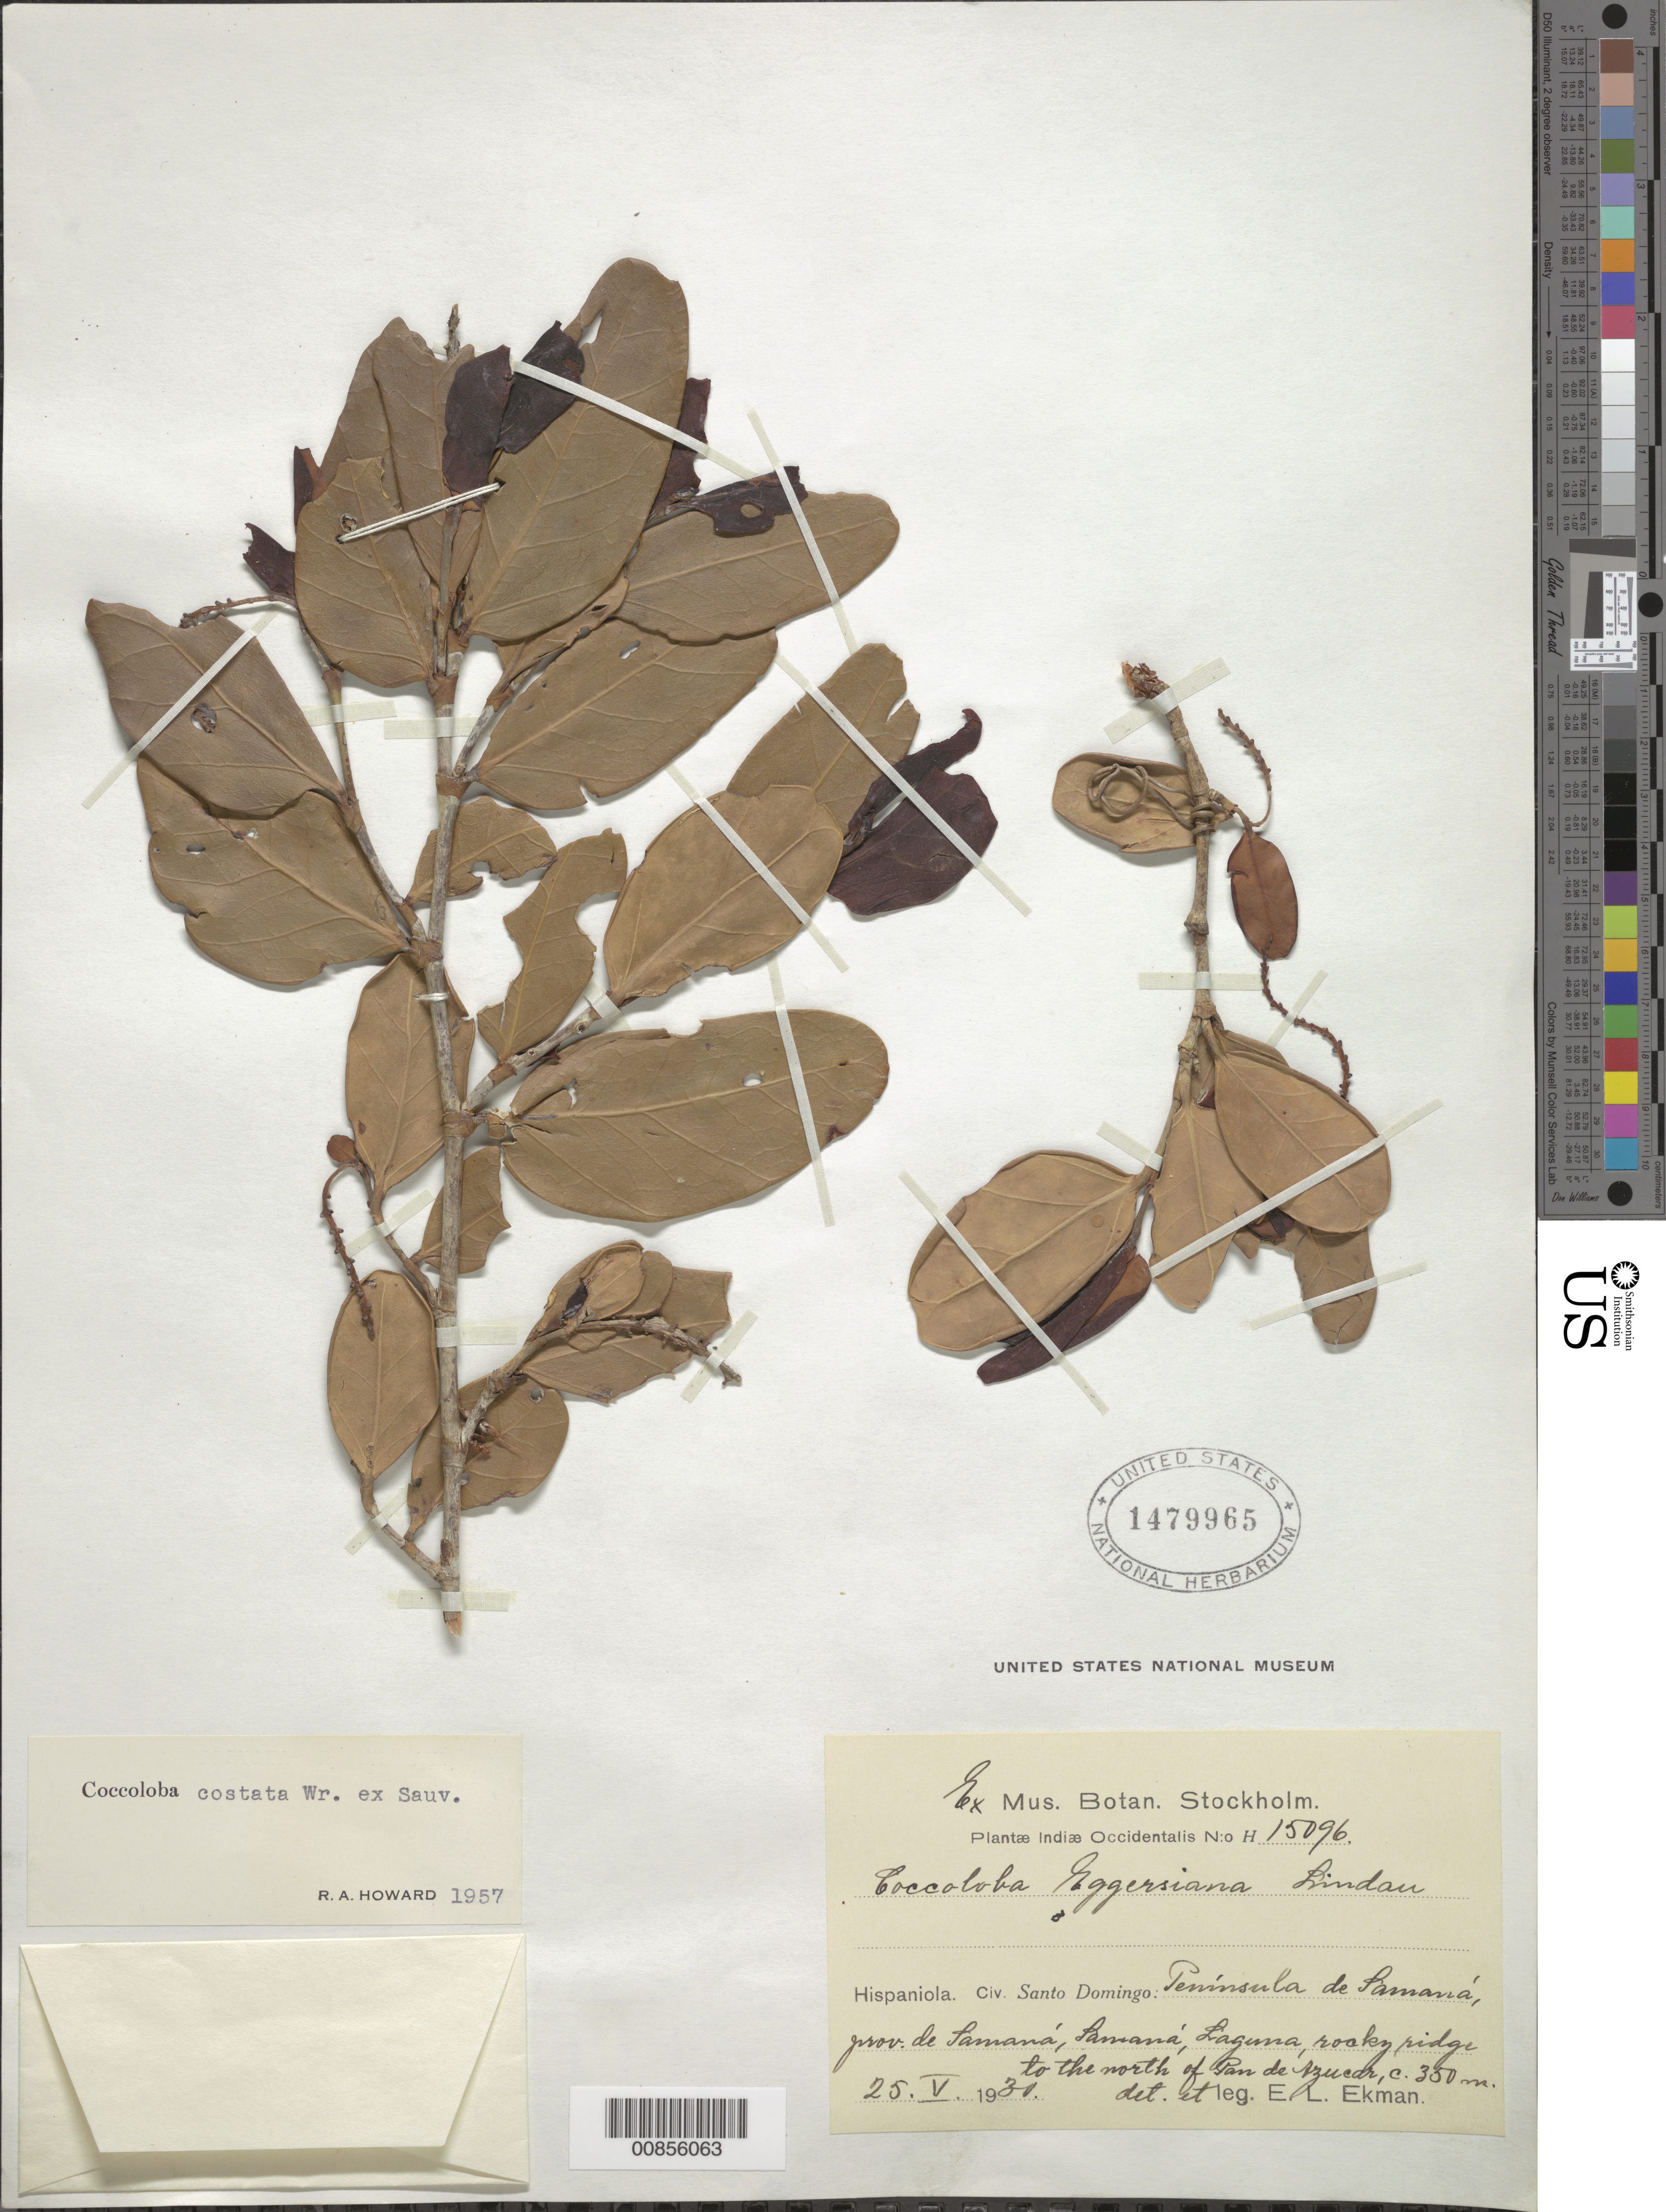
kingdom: Plantae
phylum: Tracheophyta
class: Magnoliopsida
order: Caryophyllales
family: Polygonaceae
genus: Coccoloba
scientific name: Coccoloba costata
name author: C. Wright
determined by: Howard, R. A.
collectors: E. L. Ekman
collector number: H 15096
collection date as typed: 25 May 1930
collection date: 1930-05-25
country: Dominican Republic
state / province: Samana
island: Hispaniola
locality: Península de Samaná, Samaná, Laguna, rocky ridge to the north of Pan de Azúcar.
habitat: Rocky ridge .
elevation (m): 350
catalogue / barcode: US 1479965